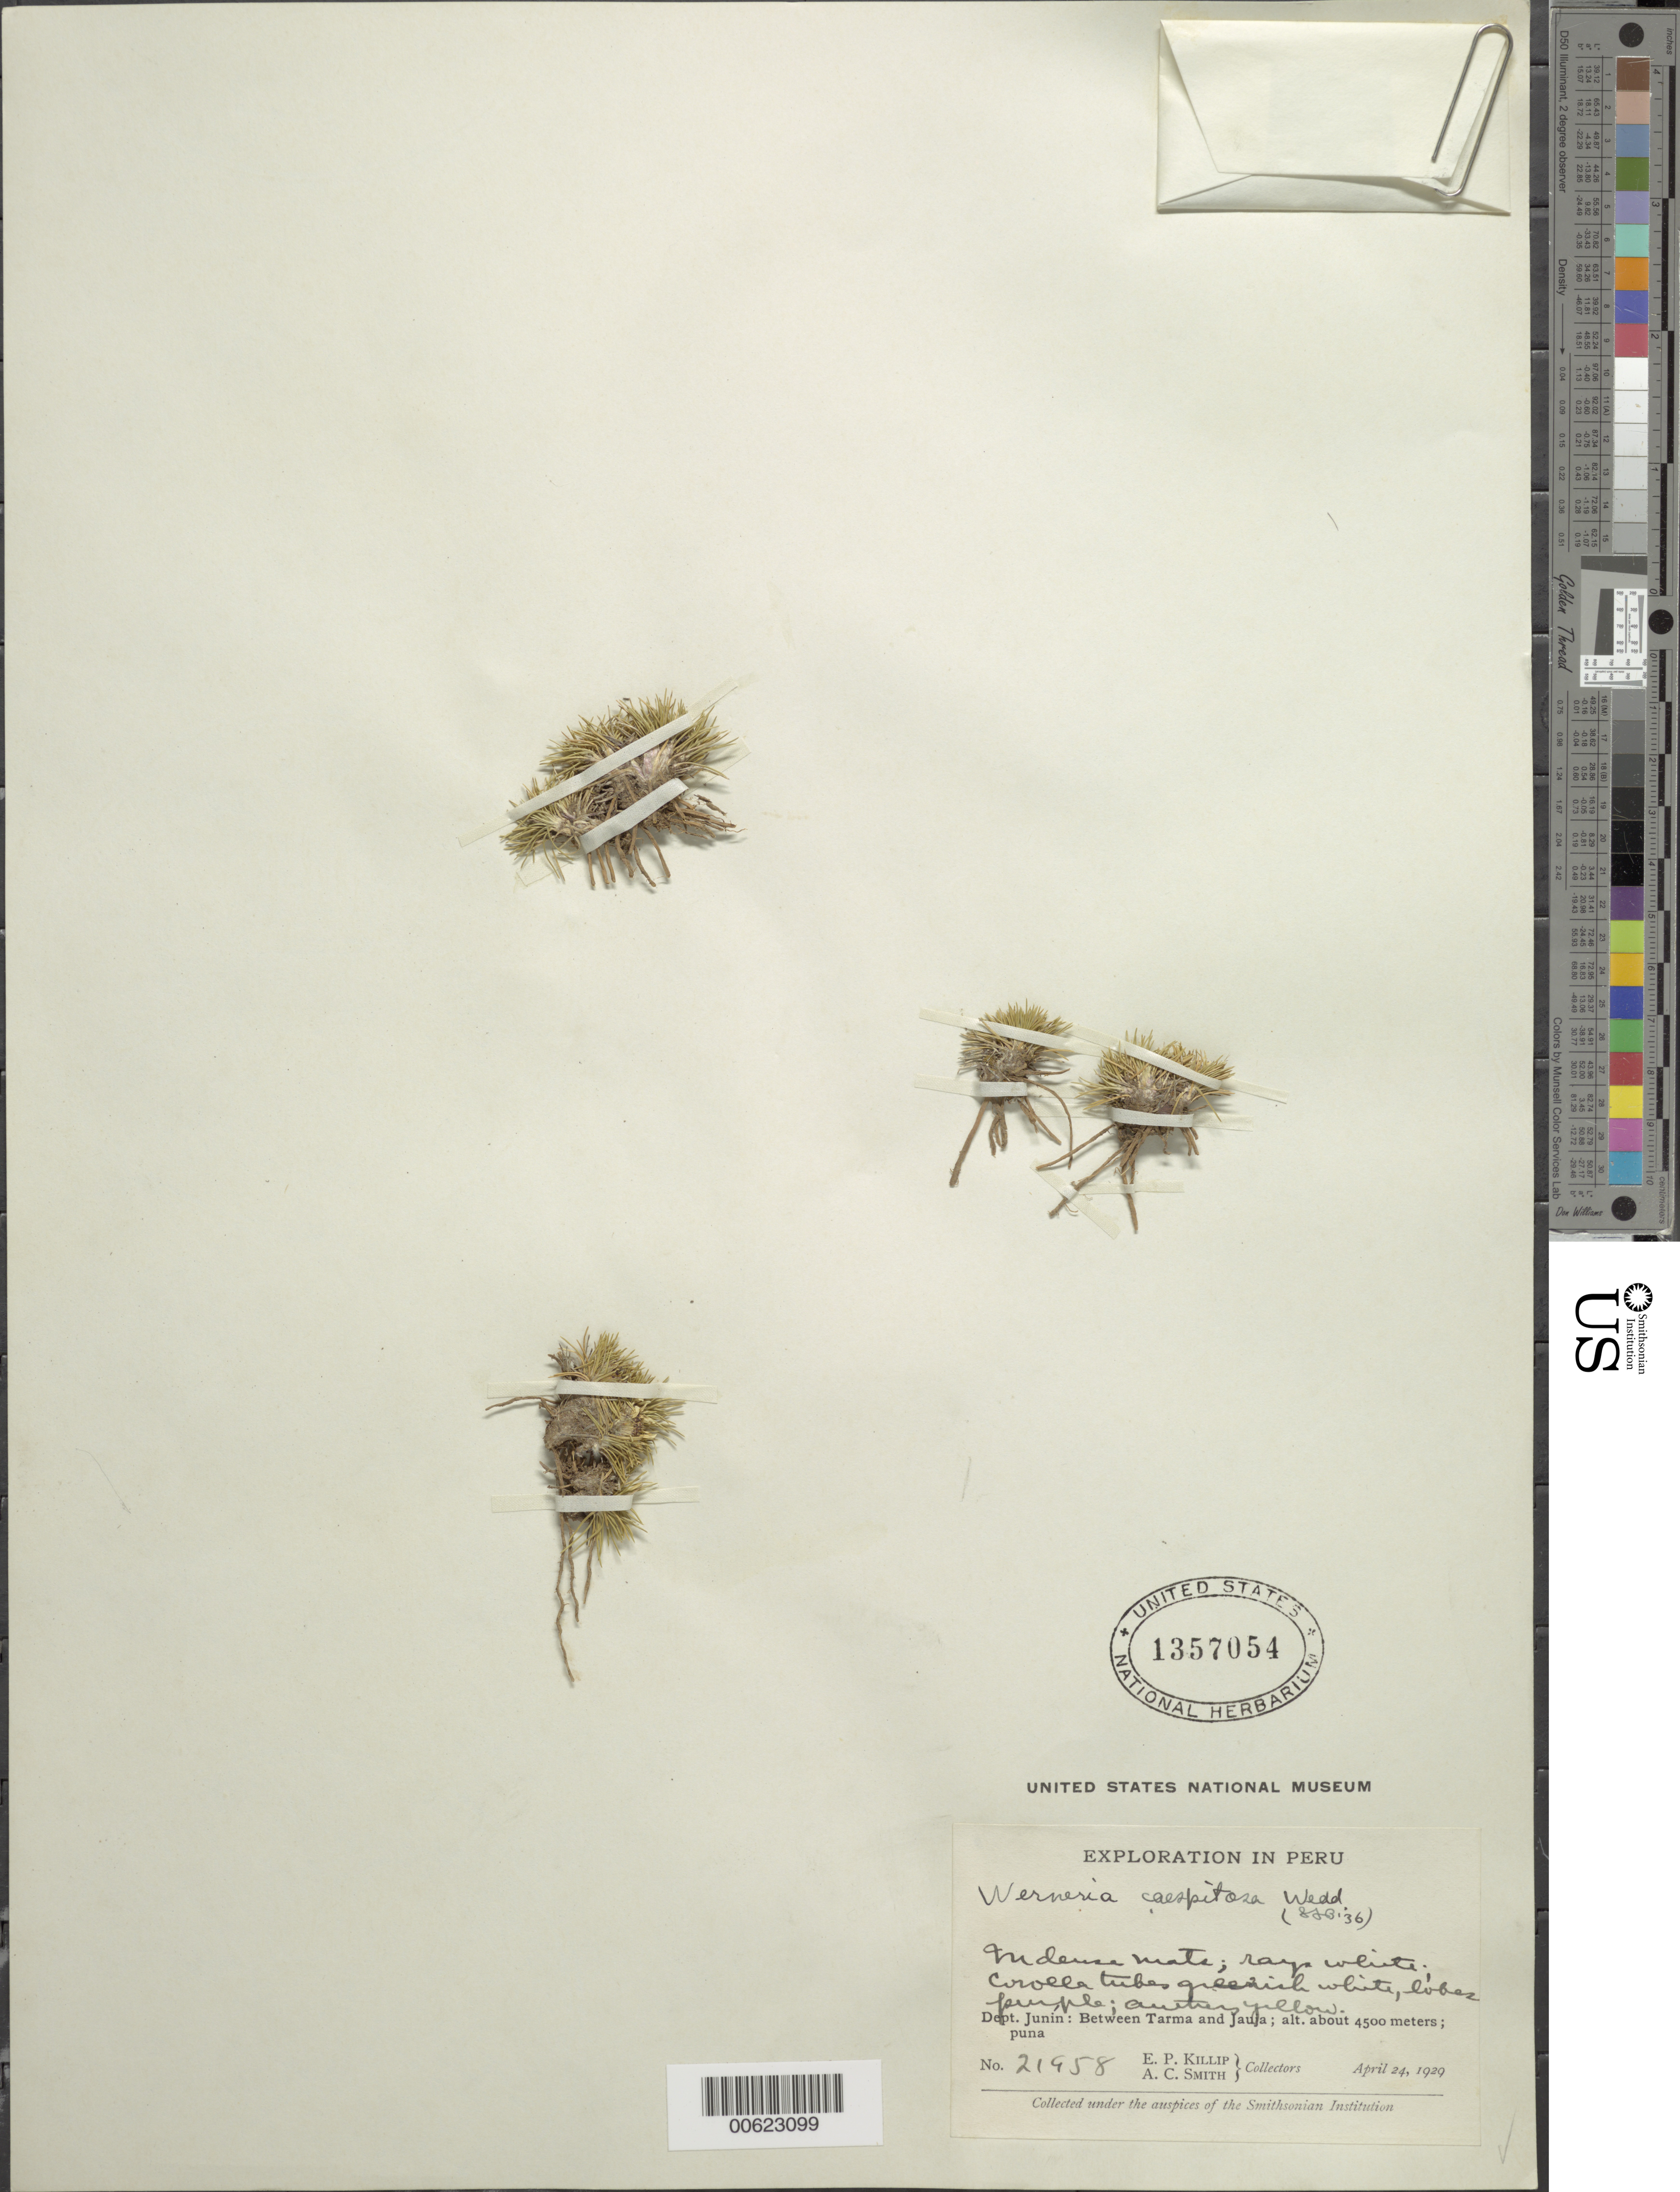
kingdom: Plantae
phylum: Tracheophyta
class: Magnoliopsida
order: Asterales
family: Asteraceae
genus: Werneria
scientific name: Werneria caespitosa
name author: Wedd.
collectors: E. P. Killip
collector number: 21958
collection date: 1929-04-24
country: Peru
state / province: Junín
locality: Dpto. Junín, between Tarma and Jauja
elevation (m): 4500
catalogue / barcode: US 1357054